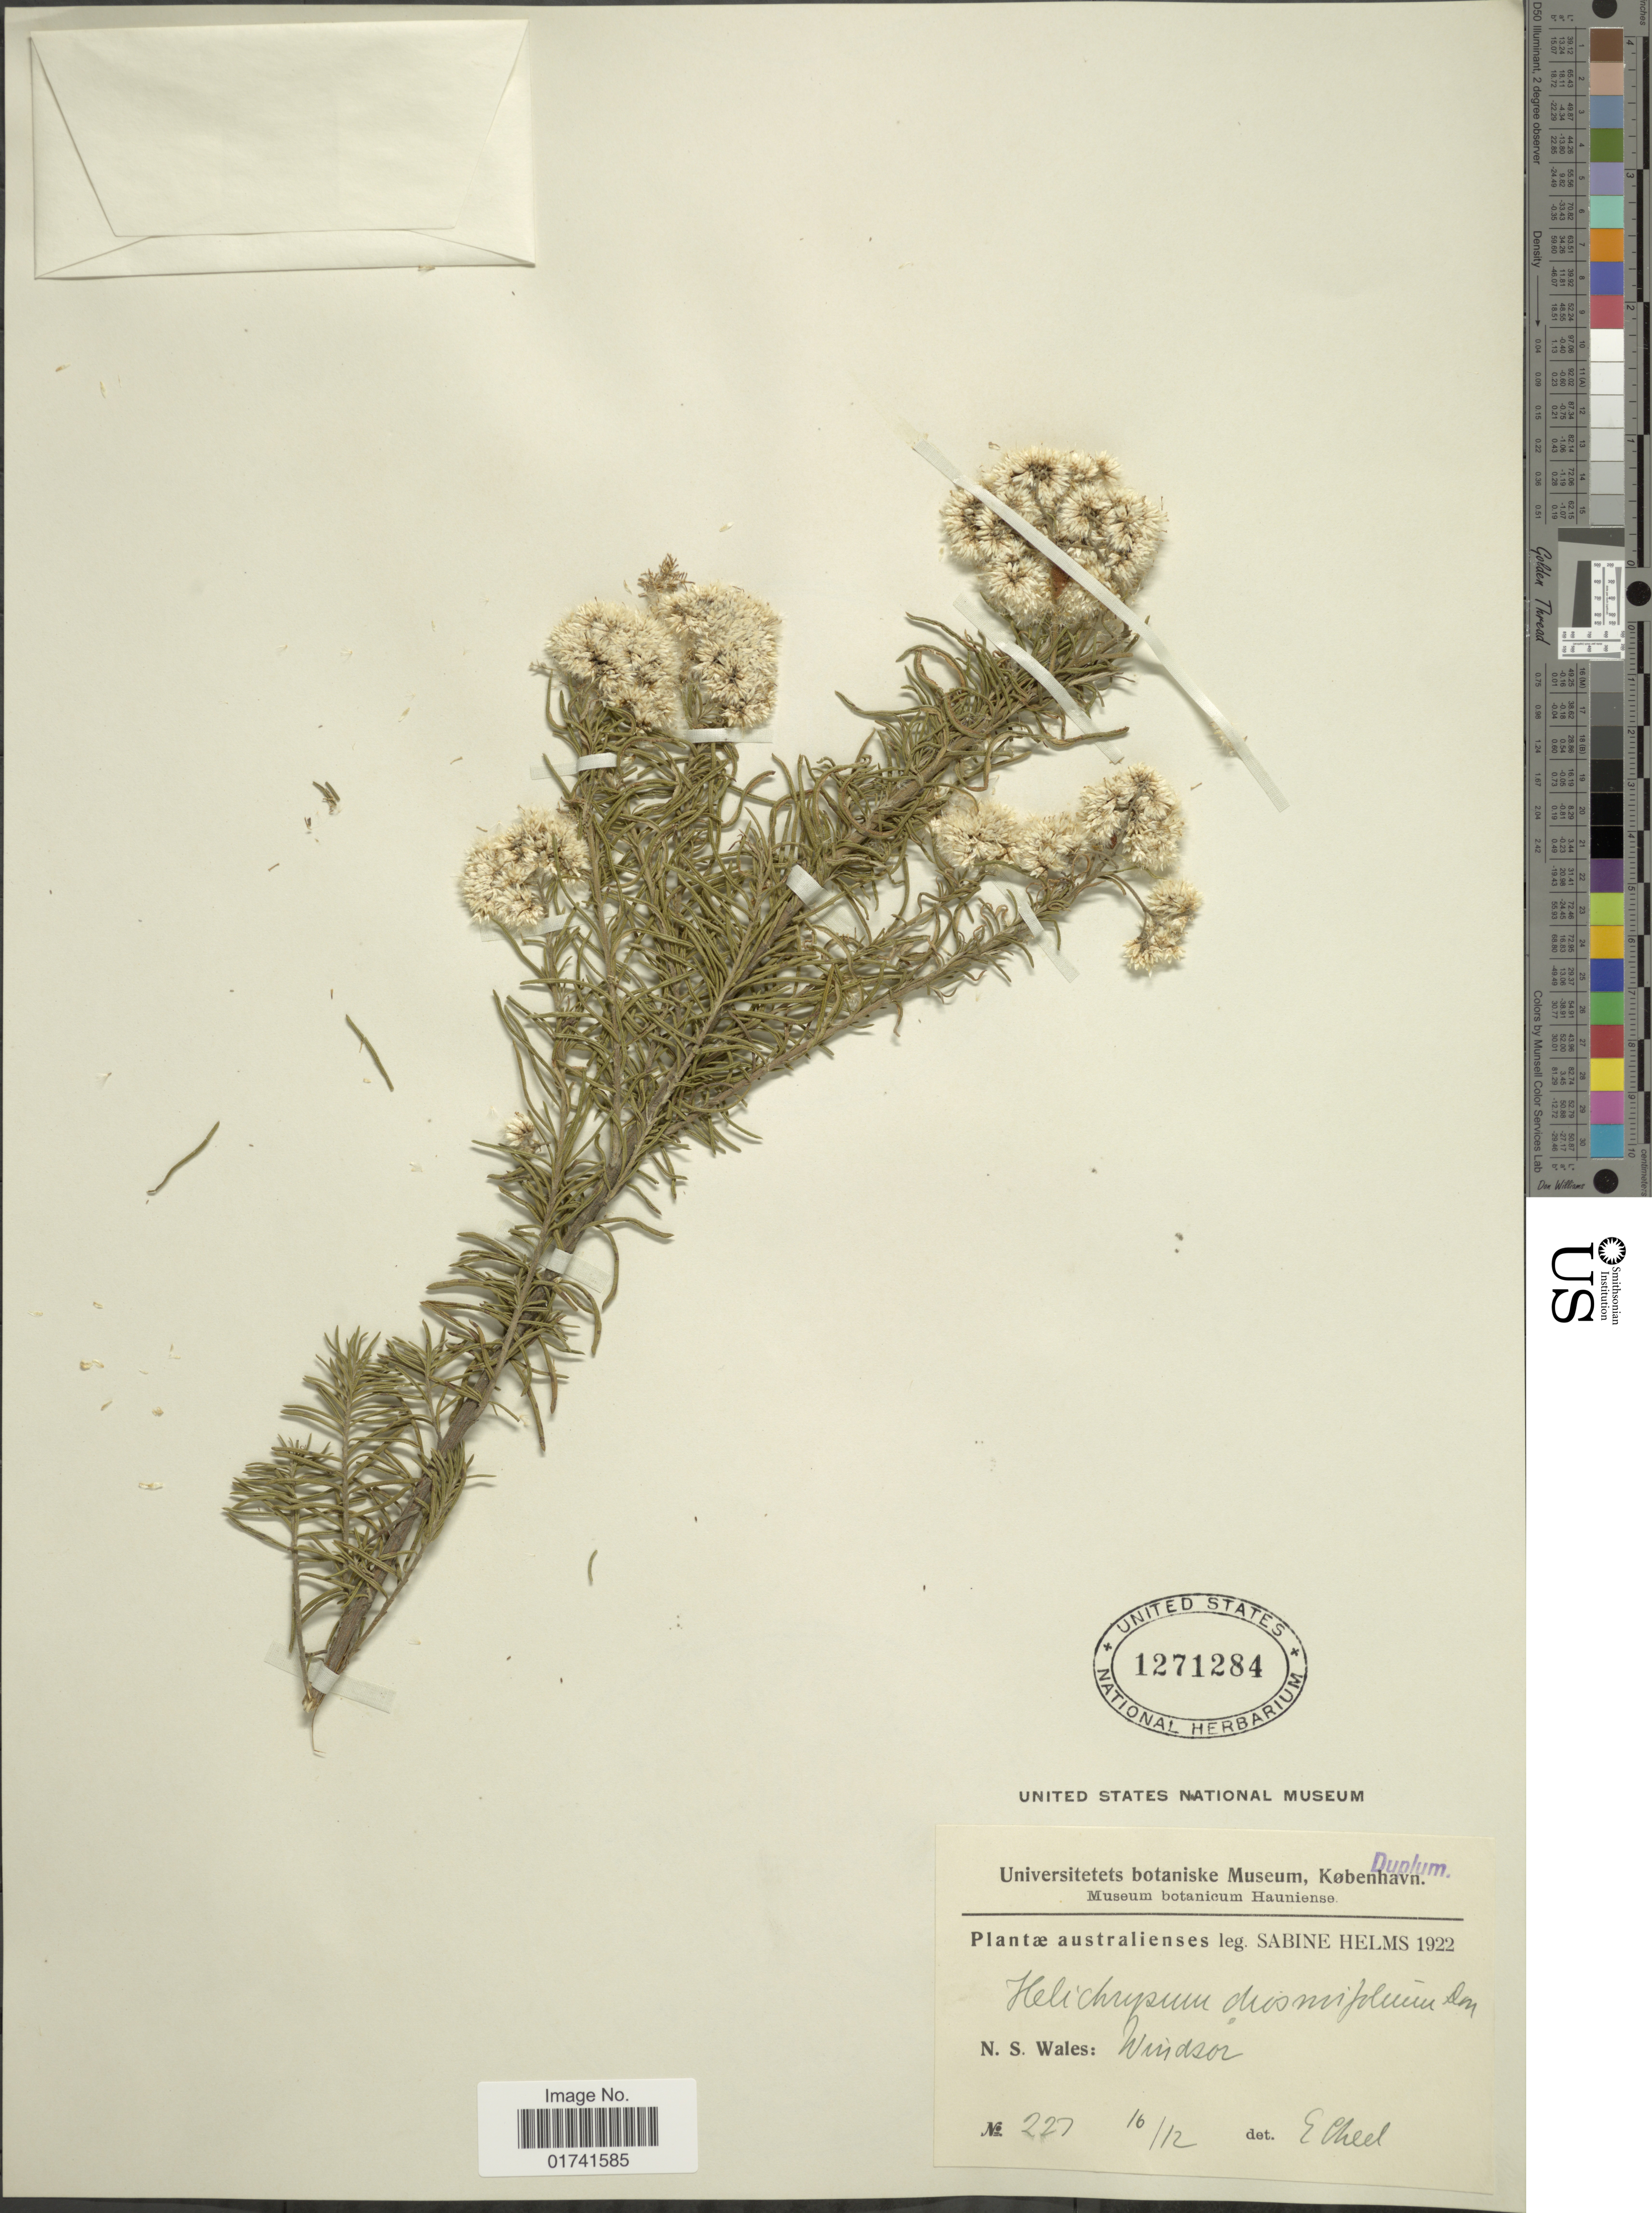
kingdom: Plantae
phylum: Tracheophyta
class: Magnoliopsida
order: Asterales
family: Asteraceae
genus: Ozothamnus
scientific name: Ozothamnus diosmifolius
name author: (Vent.) DC.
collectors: S. Helms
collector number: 227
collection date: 1922-12-16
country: Australia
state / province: New South Wales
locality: Windsor.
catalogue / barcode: US 1271284